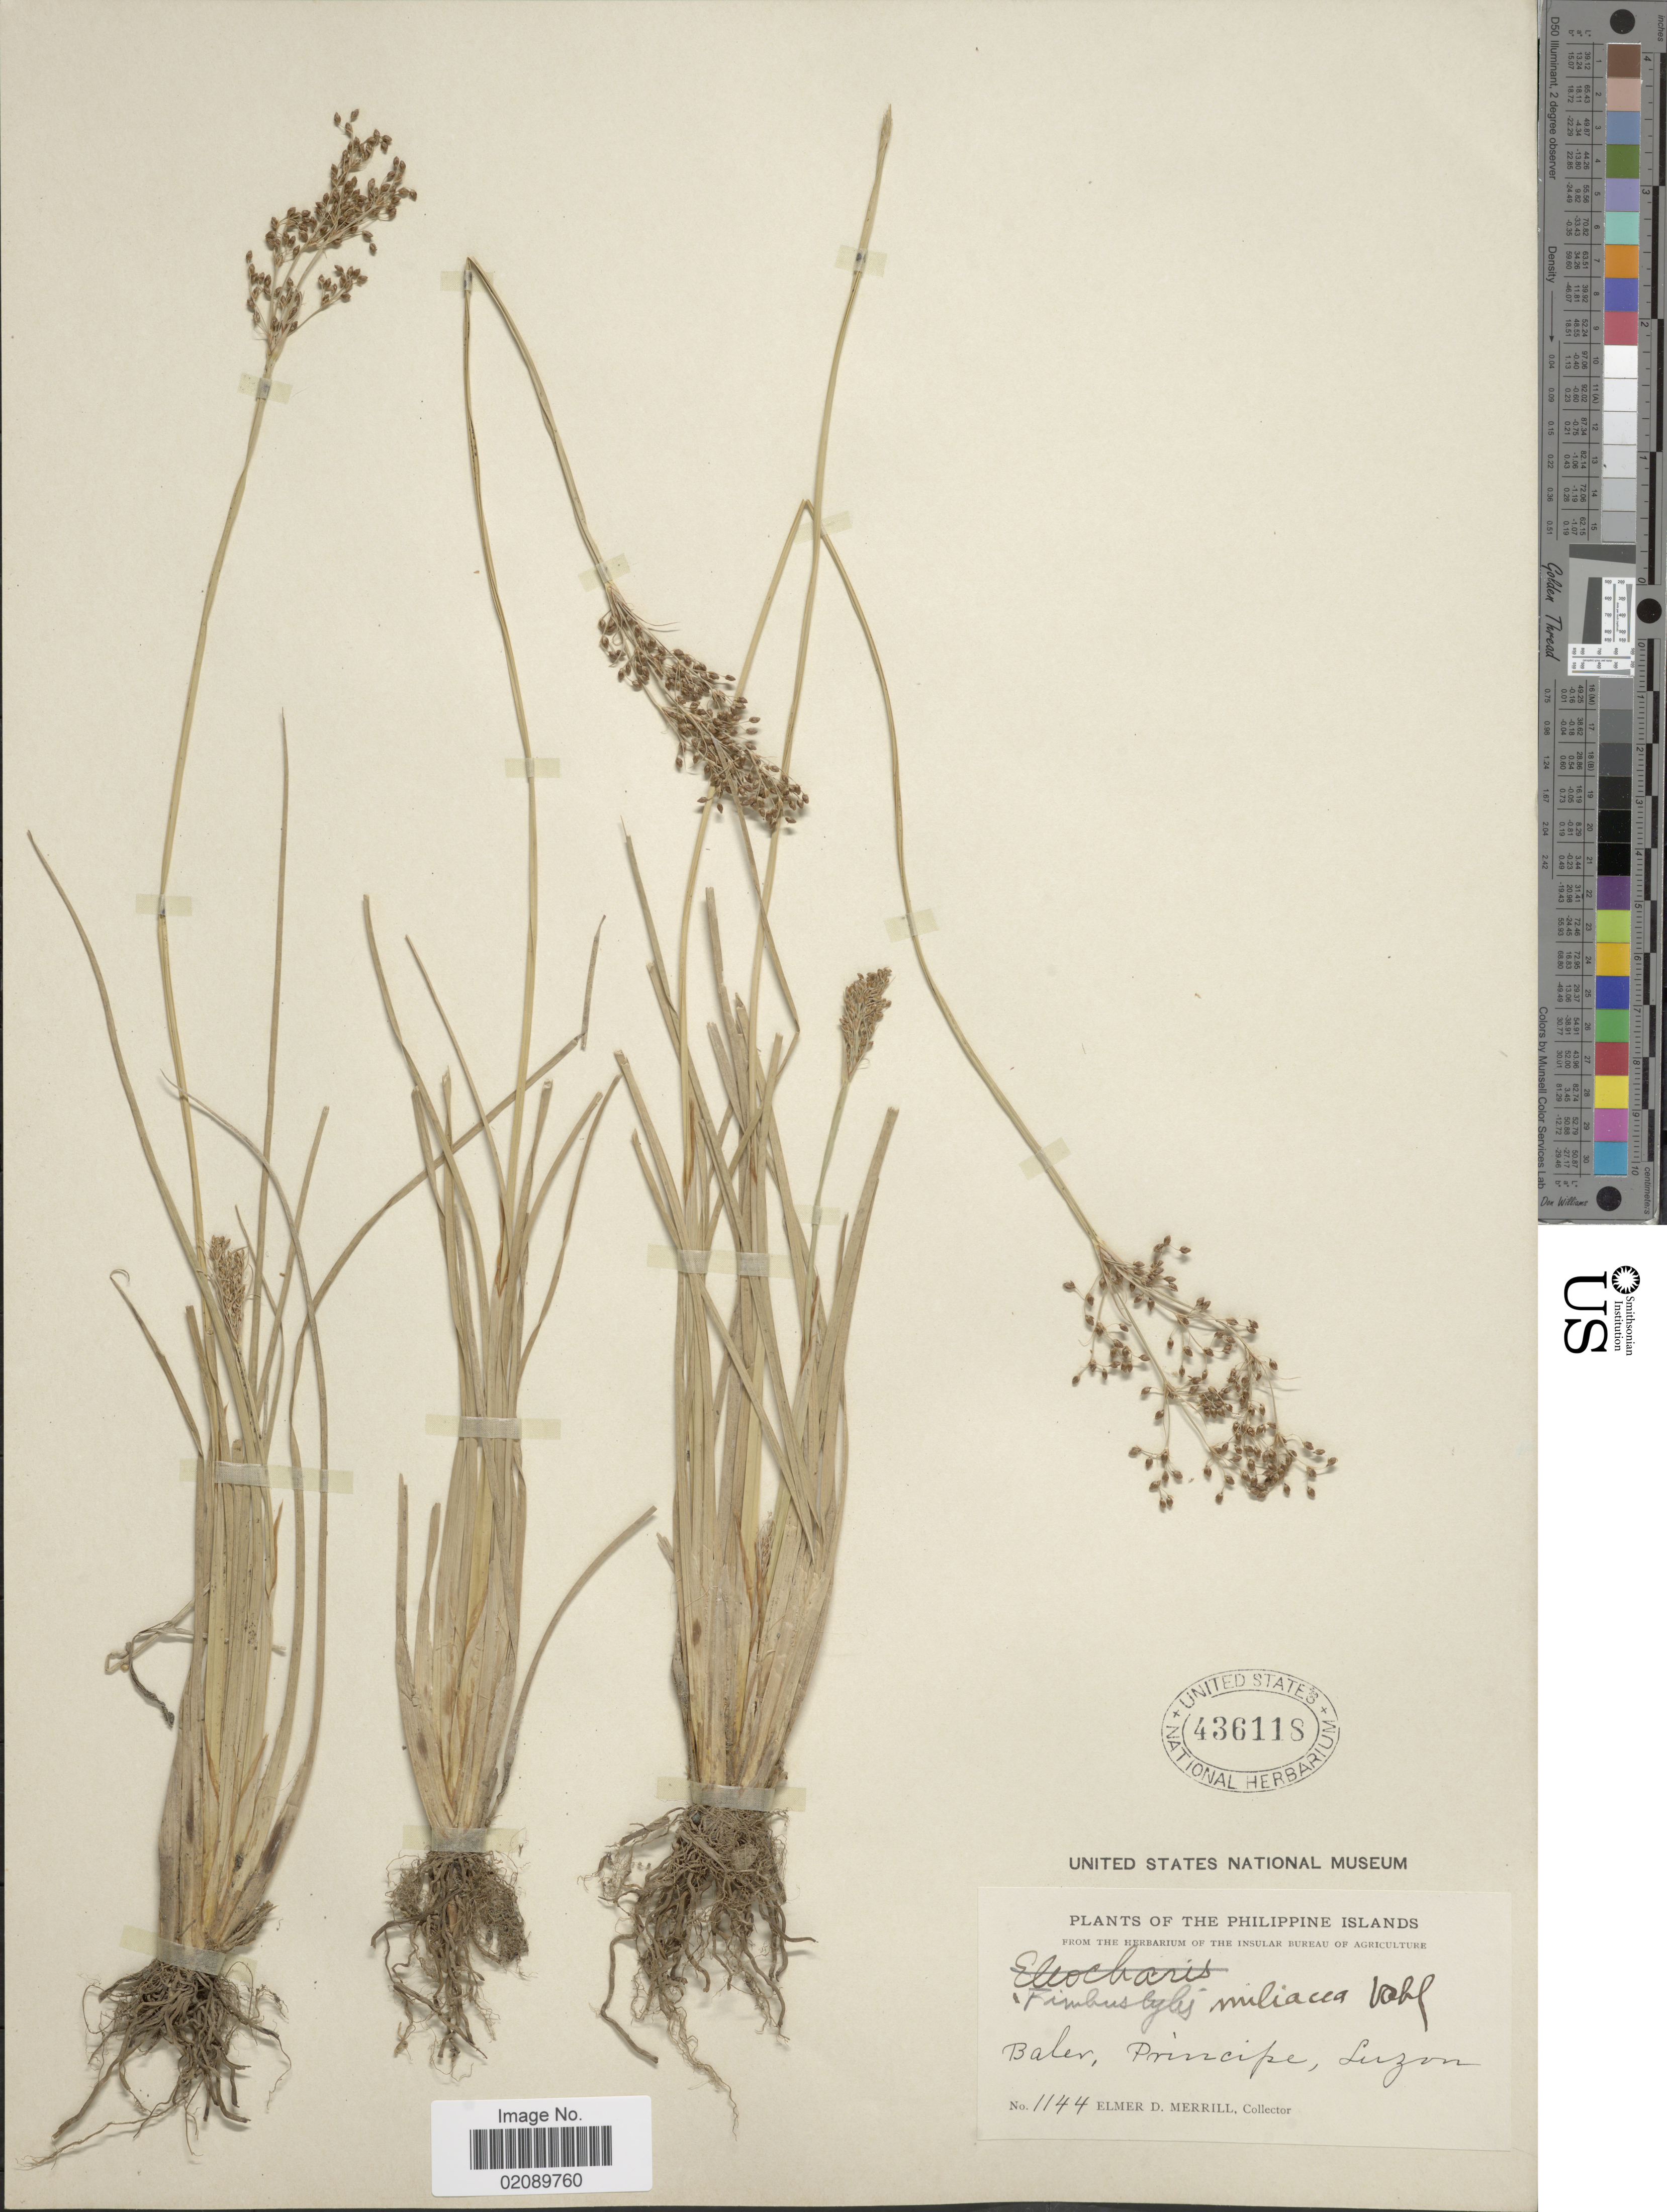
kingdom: Plantae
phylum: Tracheophyta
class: Liliopsida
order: Poales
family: Cyperaceae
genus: Fimbristylis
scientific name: Fimbristylis littoralis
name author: Gaudich.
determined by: Strong, M. T., (US), Smithsonian Institution - National Museum of Natural History (UNITED STATES)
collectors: E. D. Merrill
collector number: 1144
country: Philippines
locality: Philippine Islands, Baler, Principe, Luzon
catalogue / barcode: US 436118